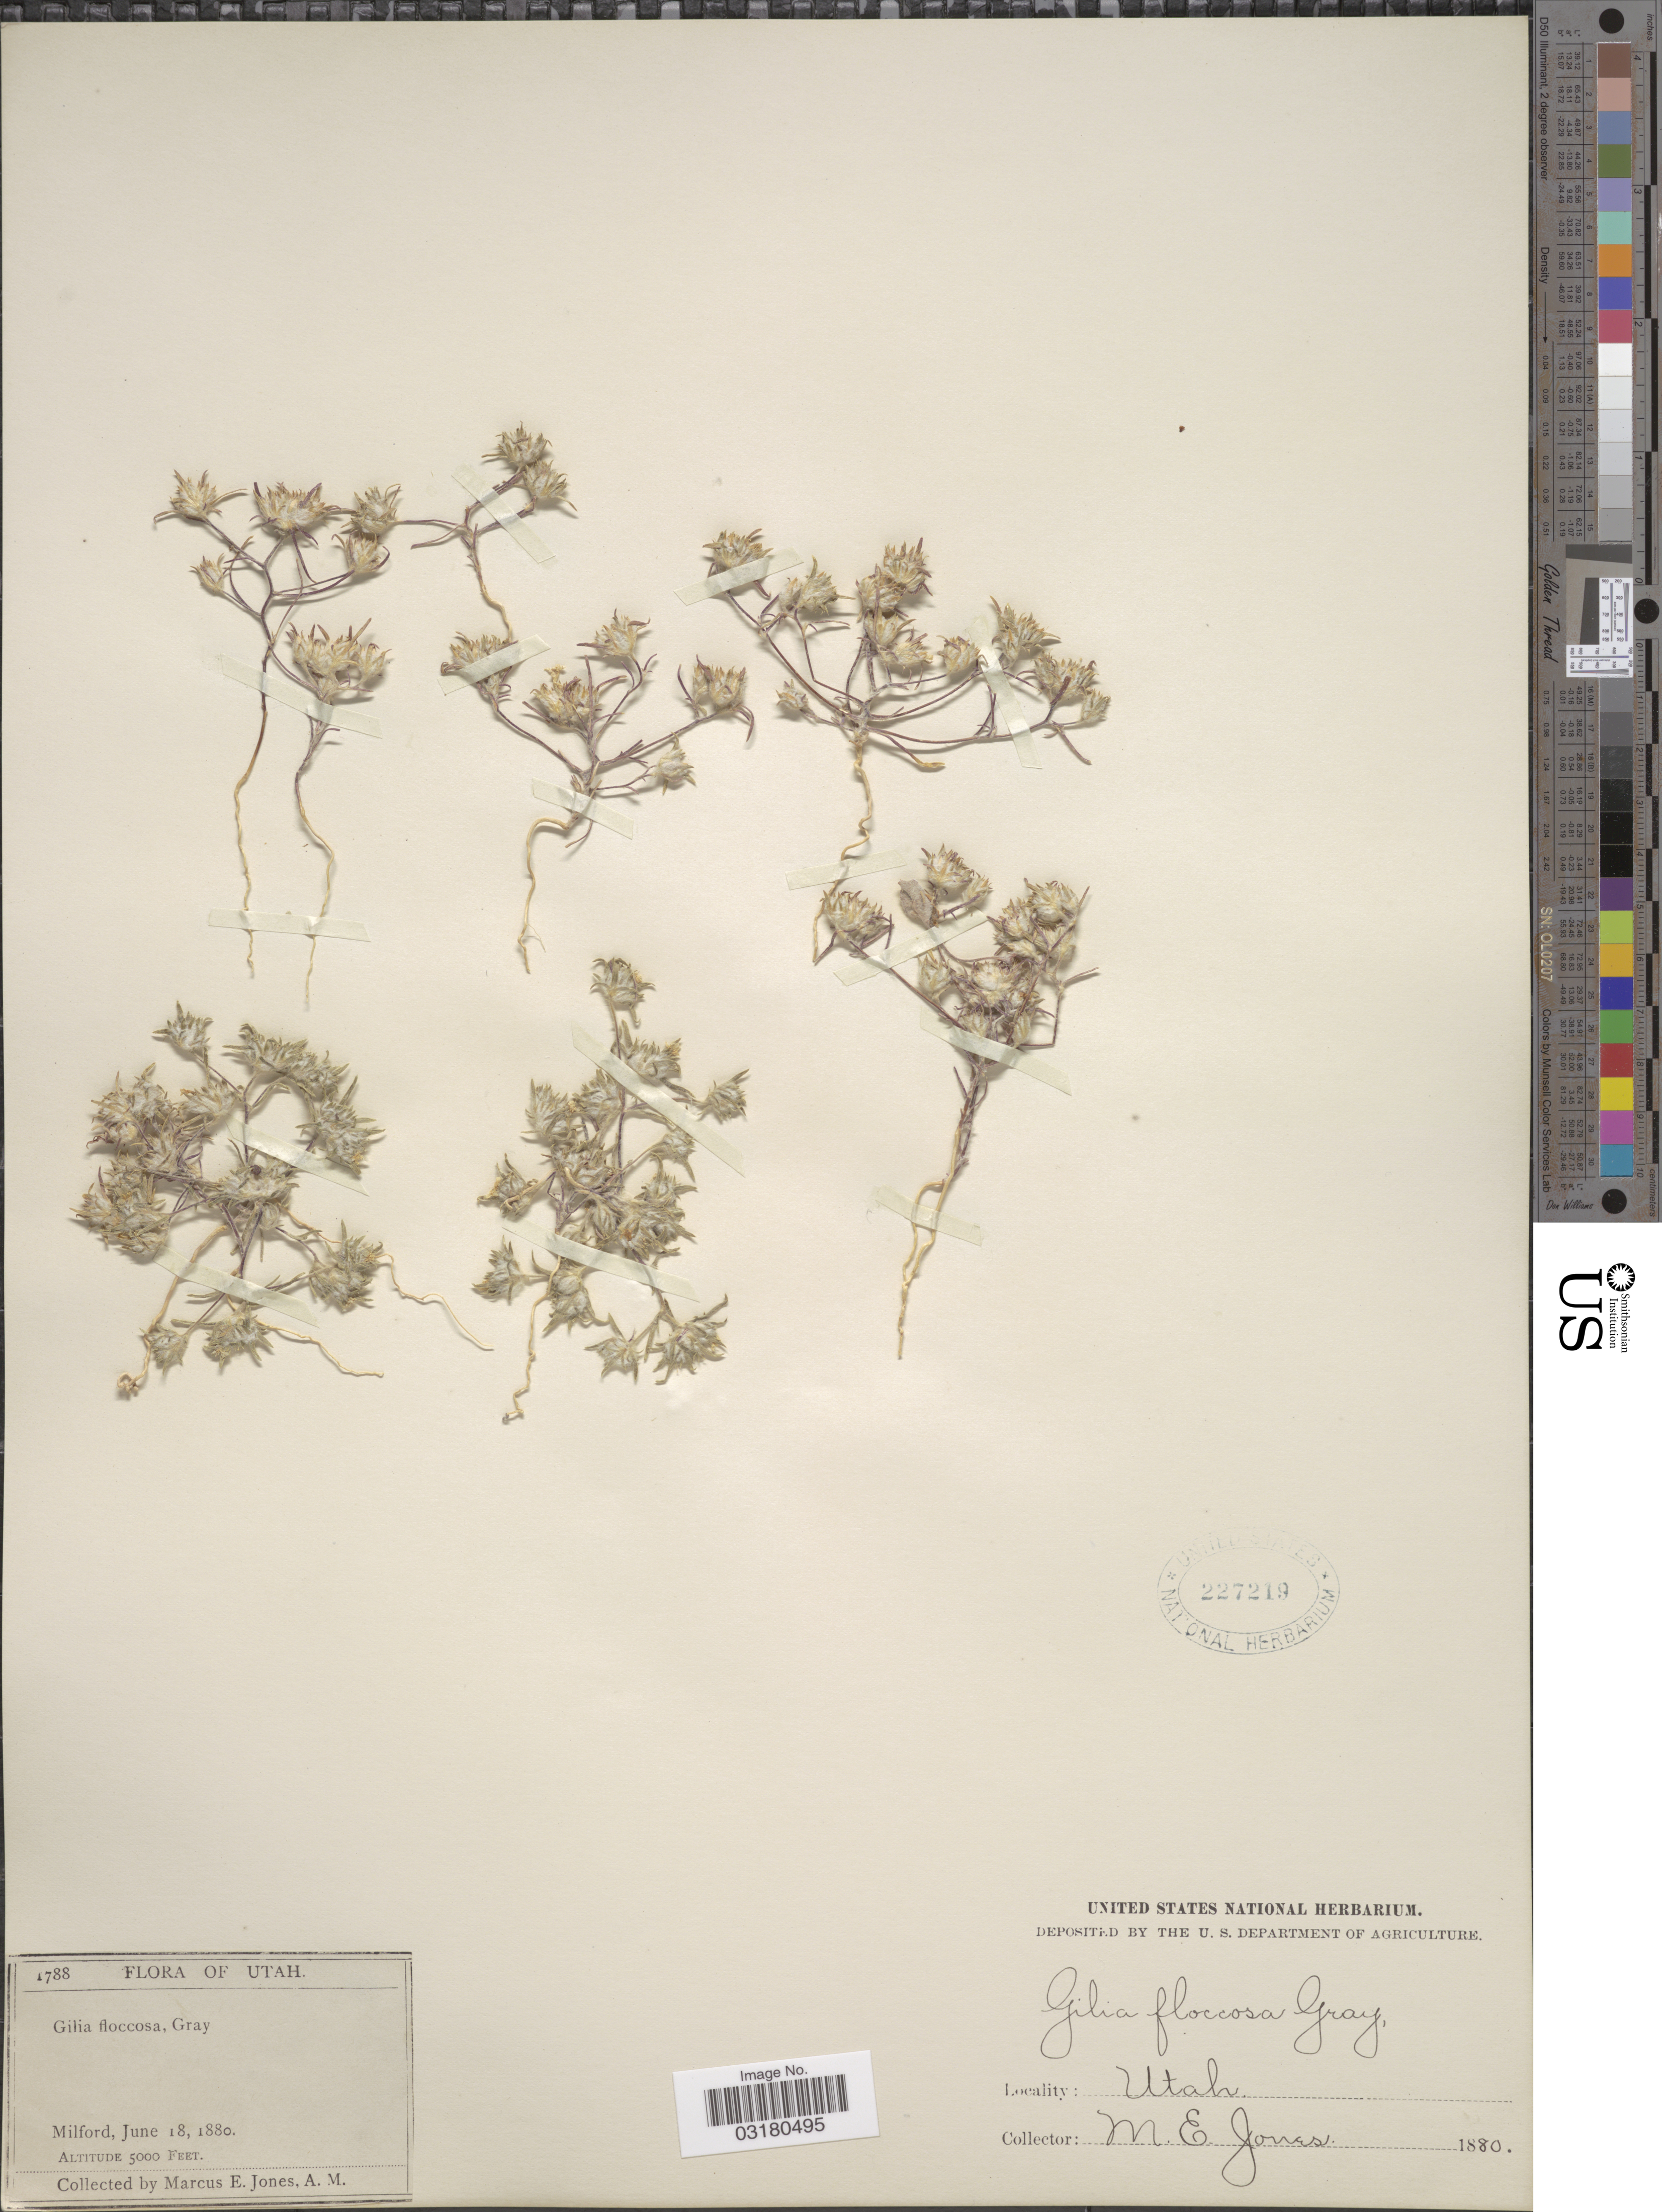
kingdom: Plantae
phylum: Tracheophyta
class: Magnoliopsida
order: Ericales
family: Polemoniaceae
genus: Eriastrum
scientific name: Eriastrum wilcoxii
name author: (A. Nelson) H. Mason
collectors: M. E. Jones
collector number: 1788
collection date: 1880-06-18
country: United States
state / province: Utah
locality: Milford.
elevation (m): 1524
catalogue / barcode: US 227219